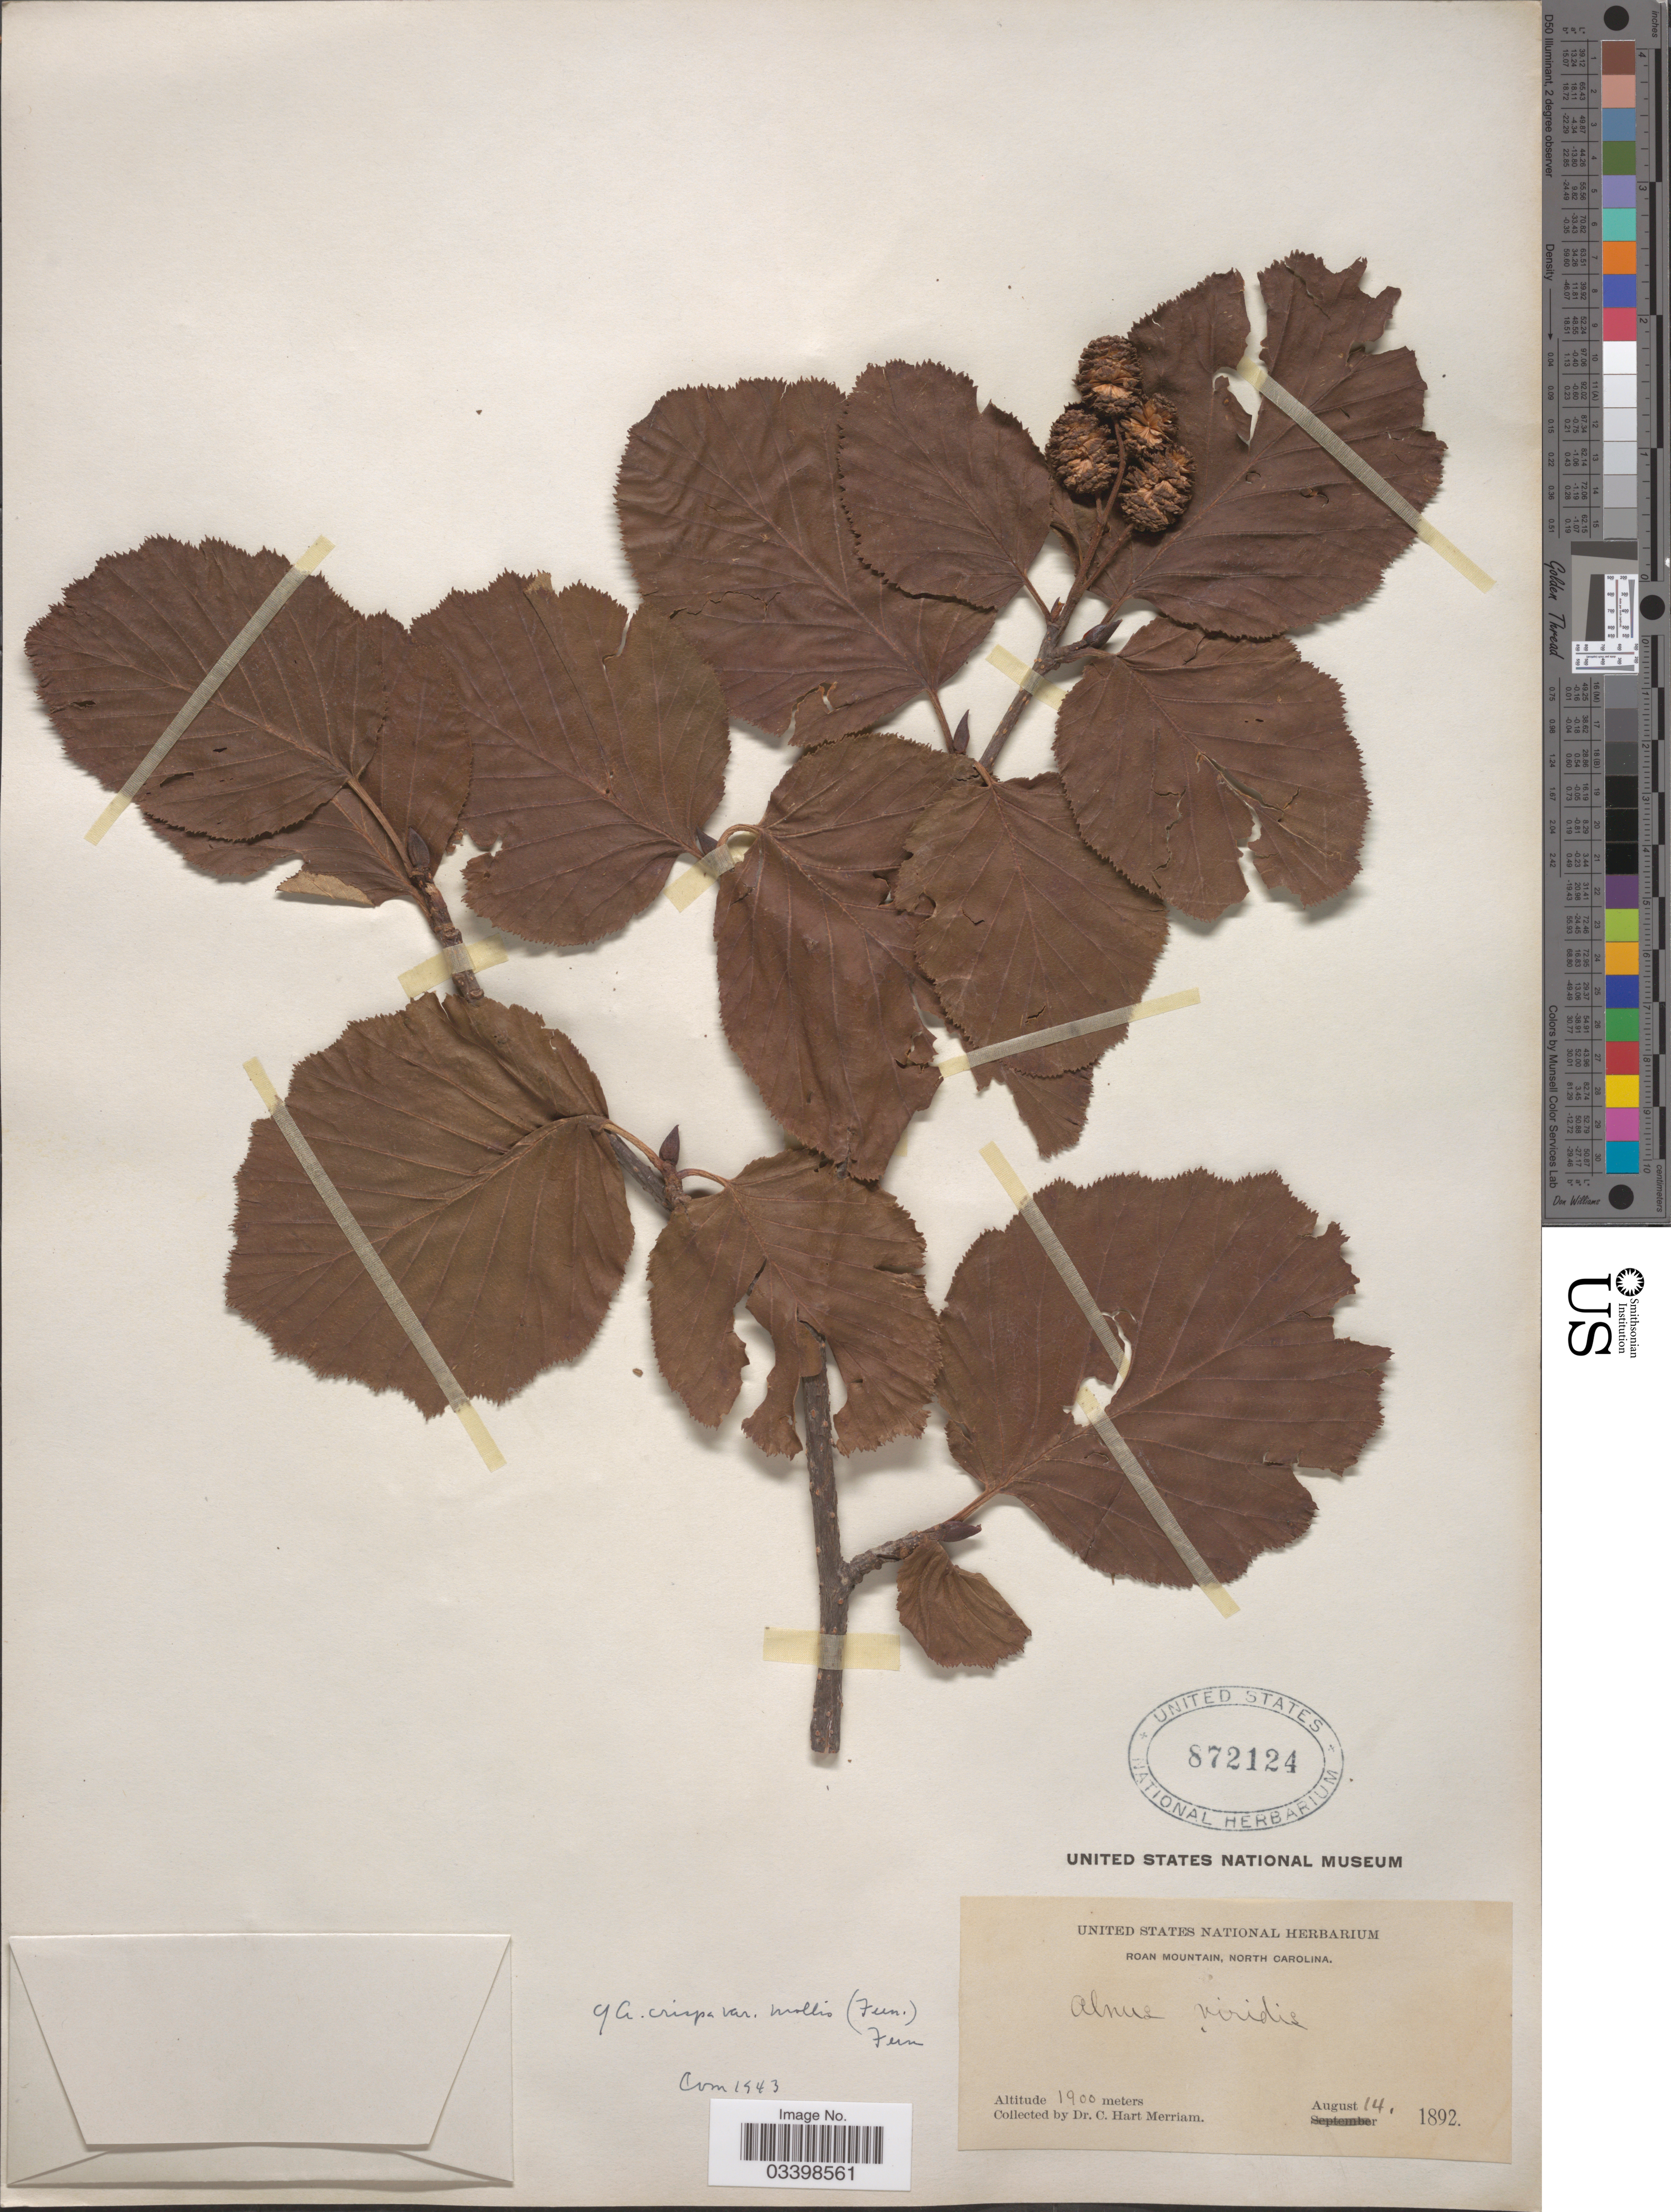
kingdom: Plantae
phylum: Tracheophyta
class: Magnoliopsida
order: Fagales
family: Betulaceae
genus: Alnus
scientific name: Alnus viridis subsp. crispa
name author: (Aiton) Turrill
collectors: C. Merriam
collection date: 1892-08-14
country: United States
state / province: North Carolina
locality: Roan Mountain.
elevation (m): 1900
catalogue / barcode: US 872124